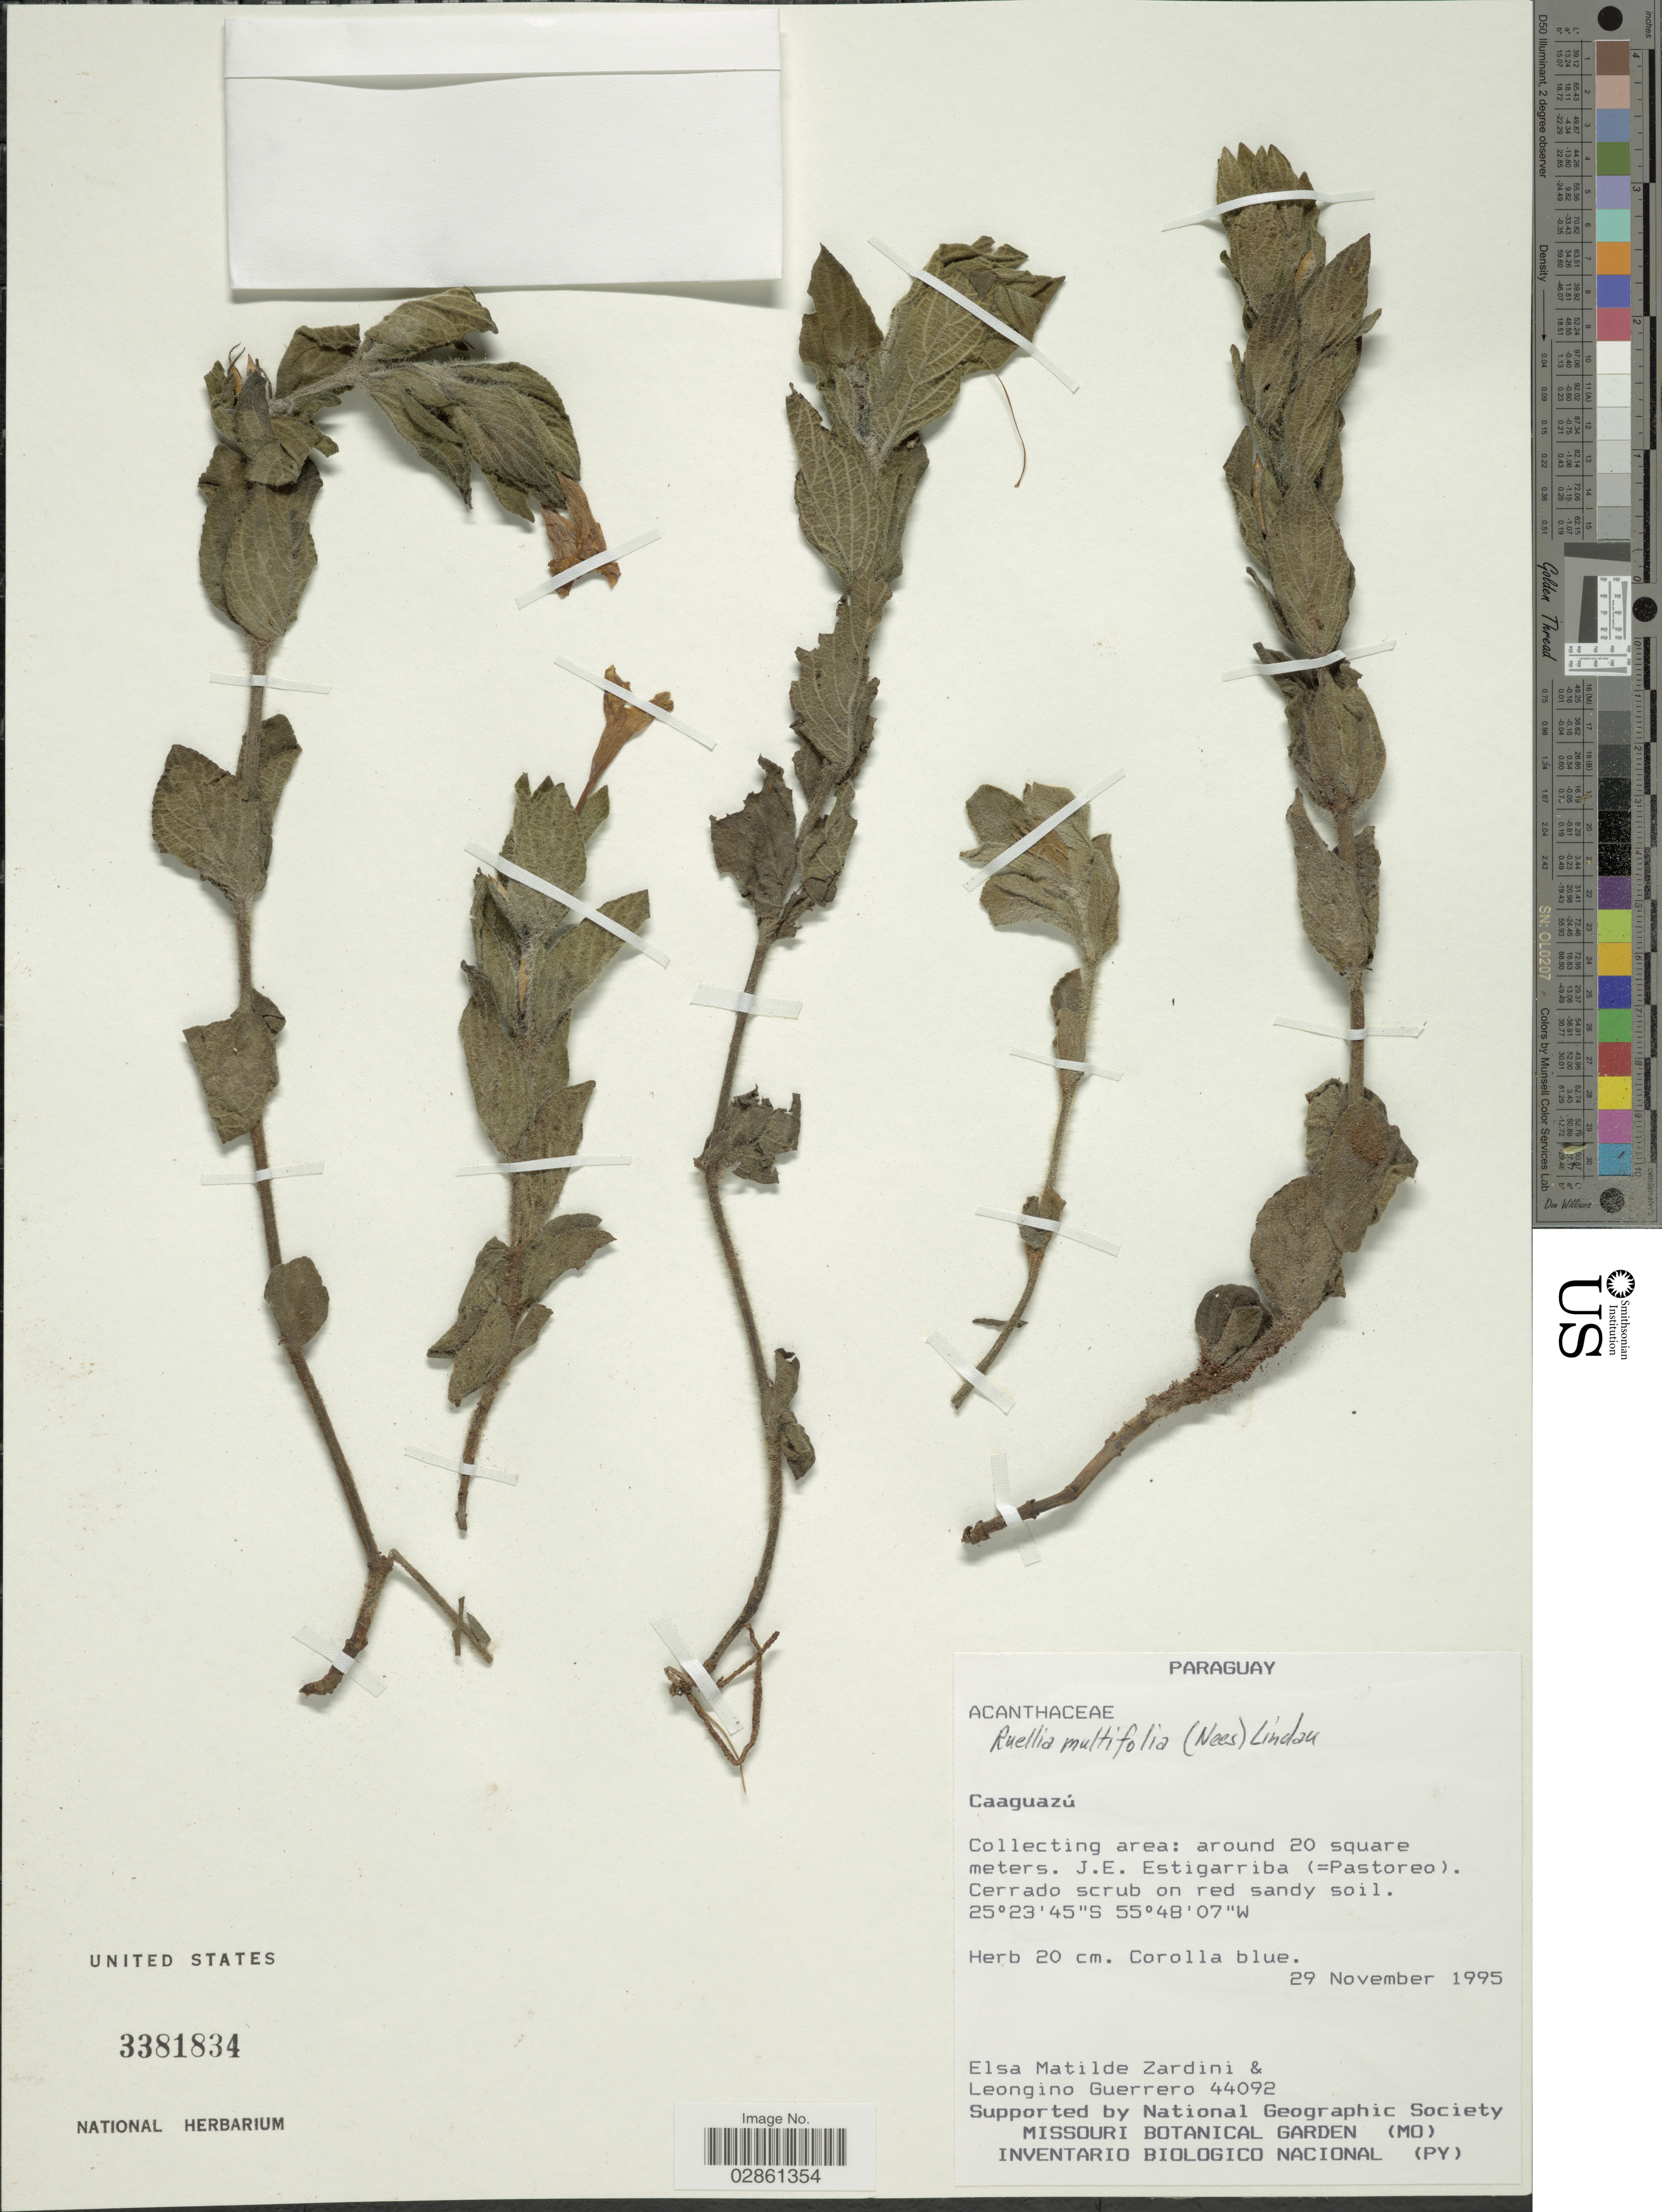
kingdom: Plantae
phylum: Tracheophyta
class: Magnoliopsida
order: Lamiales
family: Acanthaceae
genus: Ruellia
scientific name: Ruellia multifolia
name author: (Nees) Lindau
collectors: E. M. Zardini & L. Guerrero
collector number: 44092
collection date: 1995-11-29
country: Paraguay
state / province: Caaguazu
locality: Around 20 square meters. J.E. Estigarriba (=Pastoreo).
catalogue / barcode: US 3381834